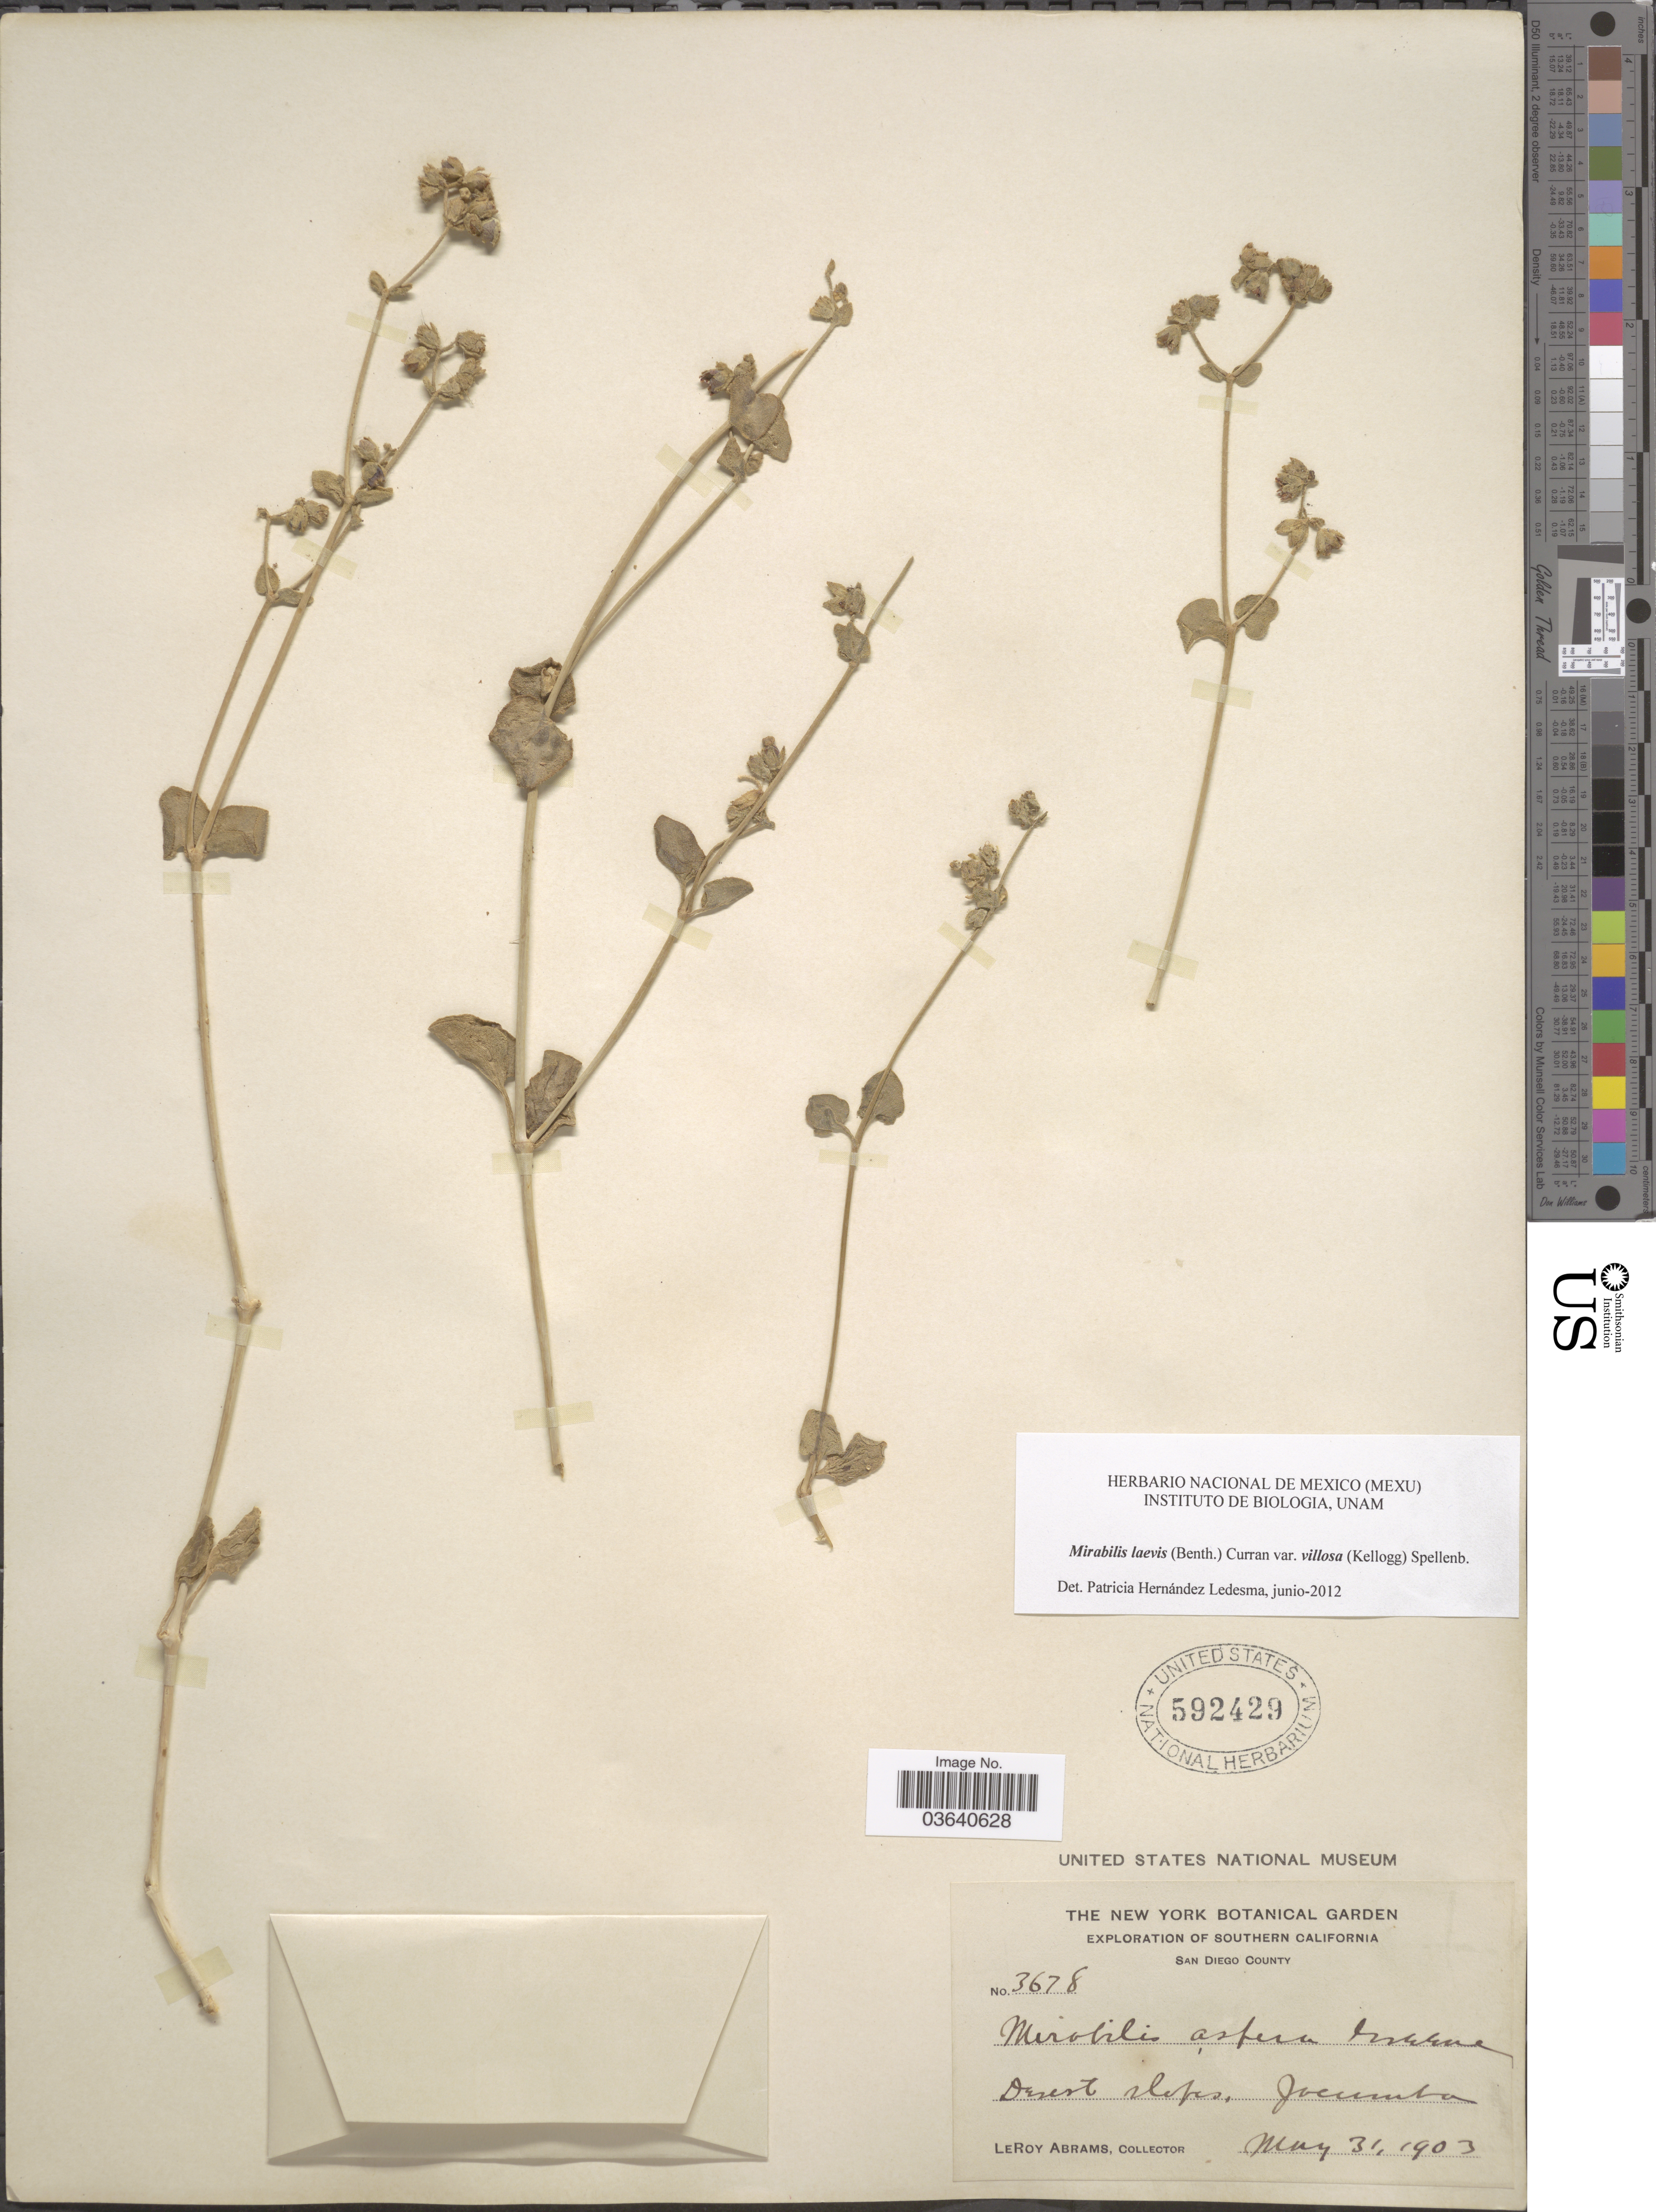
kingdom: Plantae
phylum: Tracheophyta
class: Magnoliopsida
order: Caryophyllales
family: Nyctaginaceae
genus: Mirabilis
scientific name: Mirabilis laevis var. villosa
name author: (Kellogg) Spellenb.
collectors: L. Abrams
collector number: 3678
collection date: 1903-05-31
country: United States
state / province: California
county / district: San Diego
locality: Southern California. San Diego County. Desert slopes, Jacumba.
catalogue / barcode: US 592429